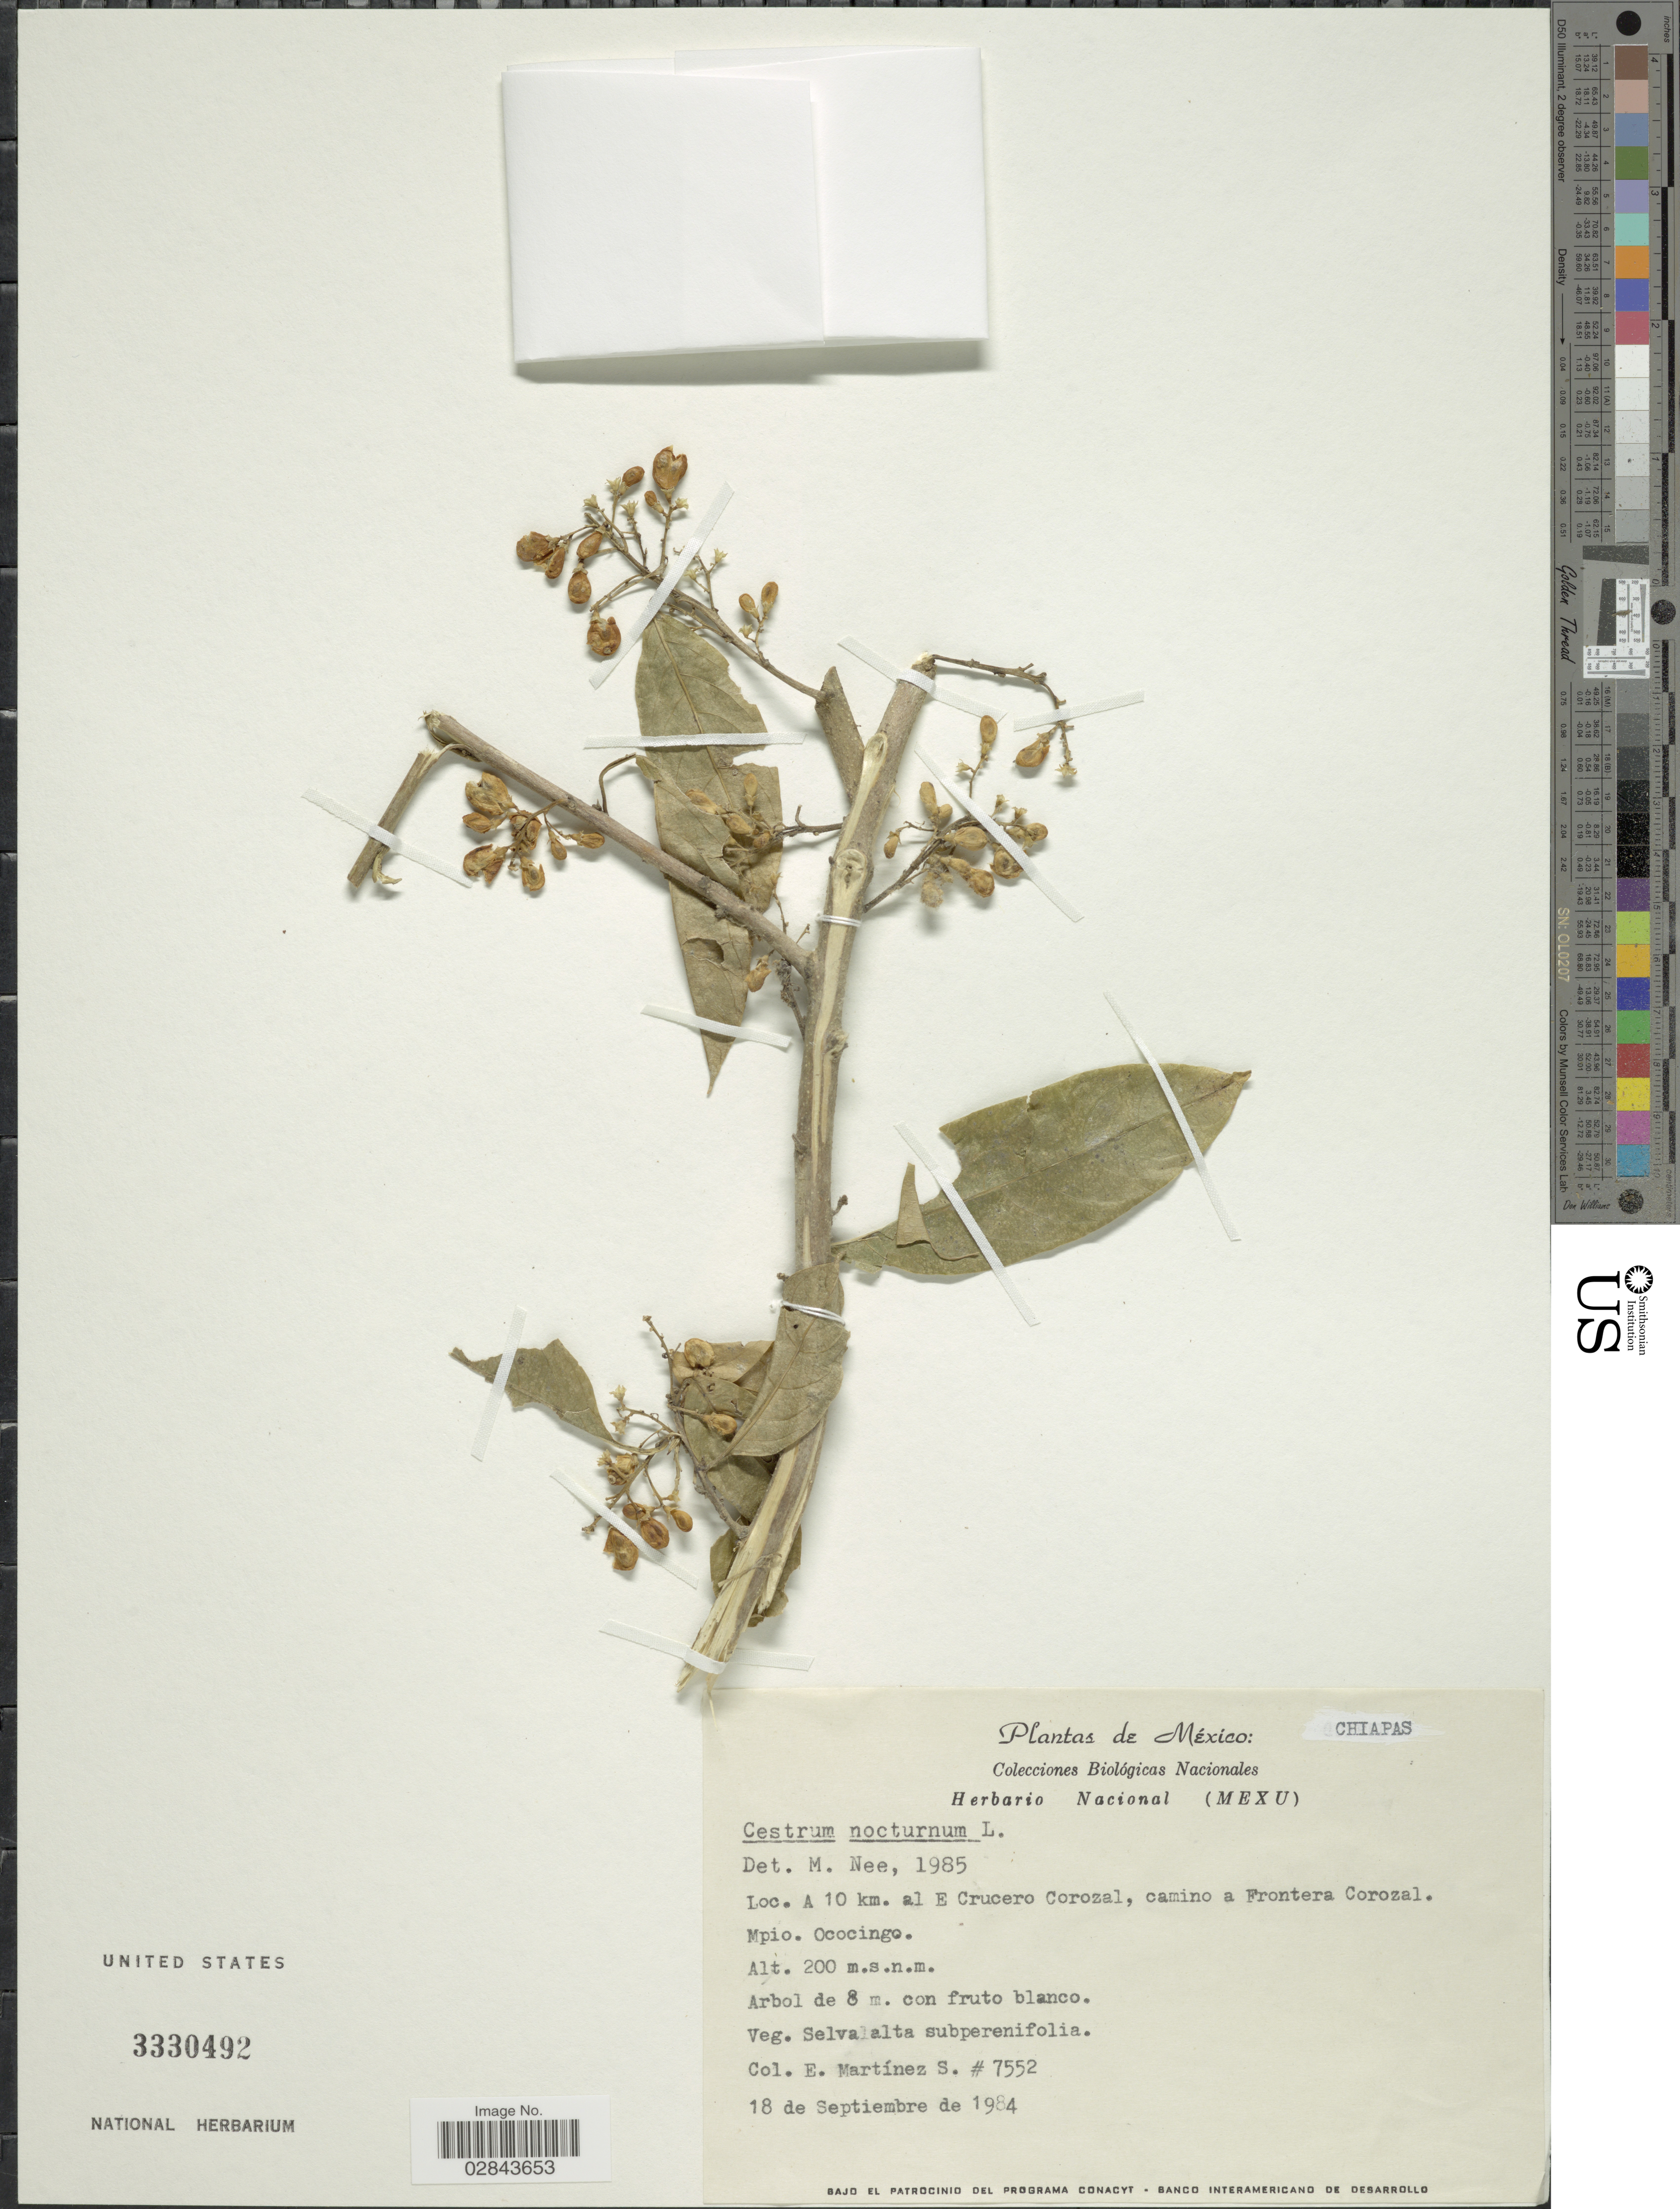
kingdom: Plantae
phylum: Tracheophyta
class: Magnoliopsida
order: Solanales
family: Solanaceae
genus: Cestrum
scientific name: Cestrum nocturnum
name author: L.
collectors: E. M. Martínez S.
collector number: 7552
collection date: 1984-09-18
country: Mexico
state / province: Chiapas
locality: A 10 km. al E Crucero Corozal, camino a Frontera Corozal, Mpio. Ococingo.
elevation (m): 200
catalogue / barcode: US 3330492